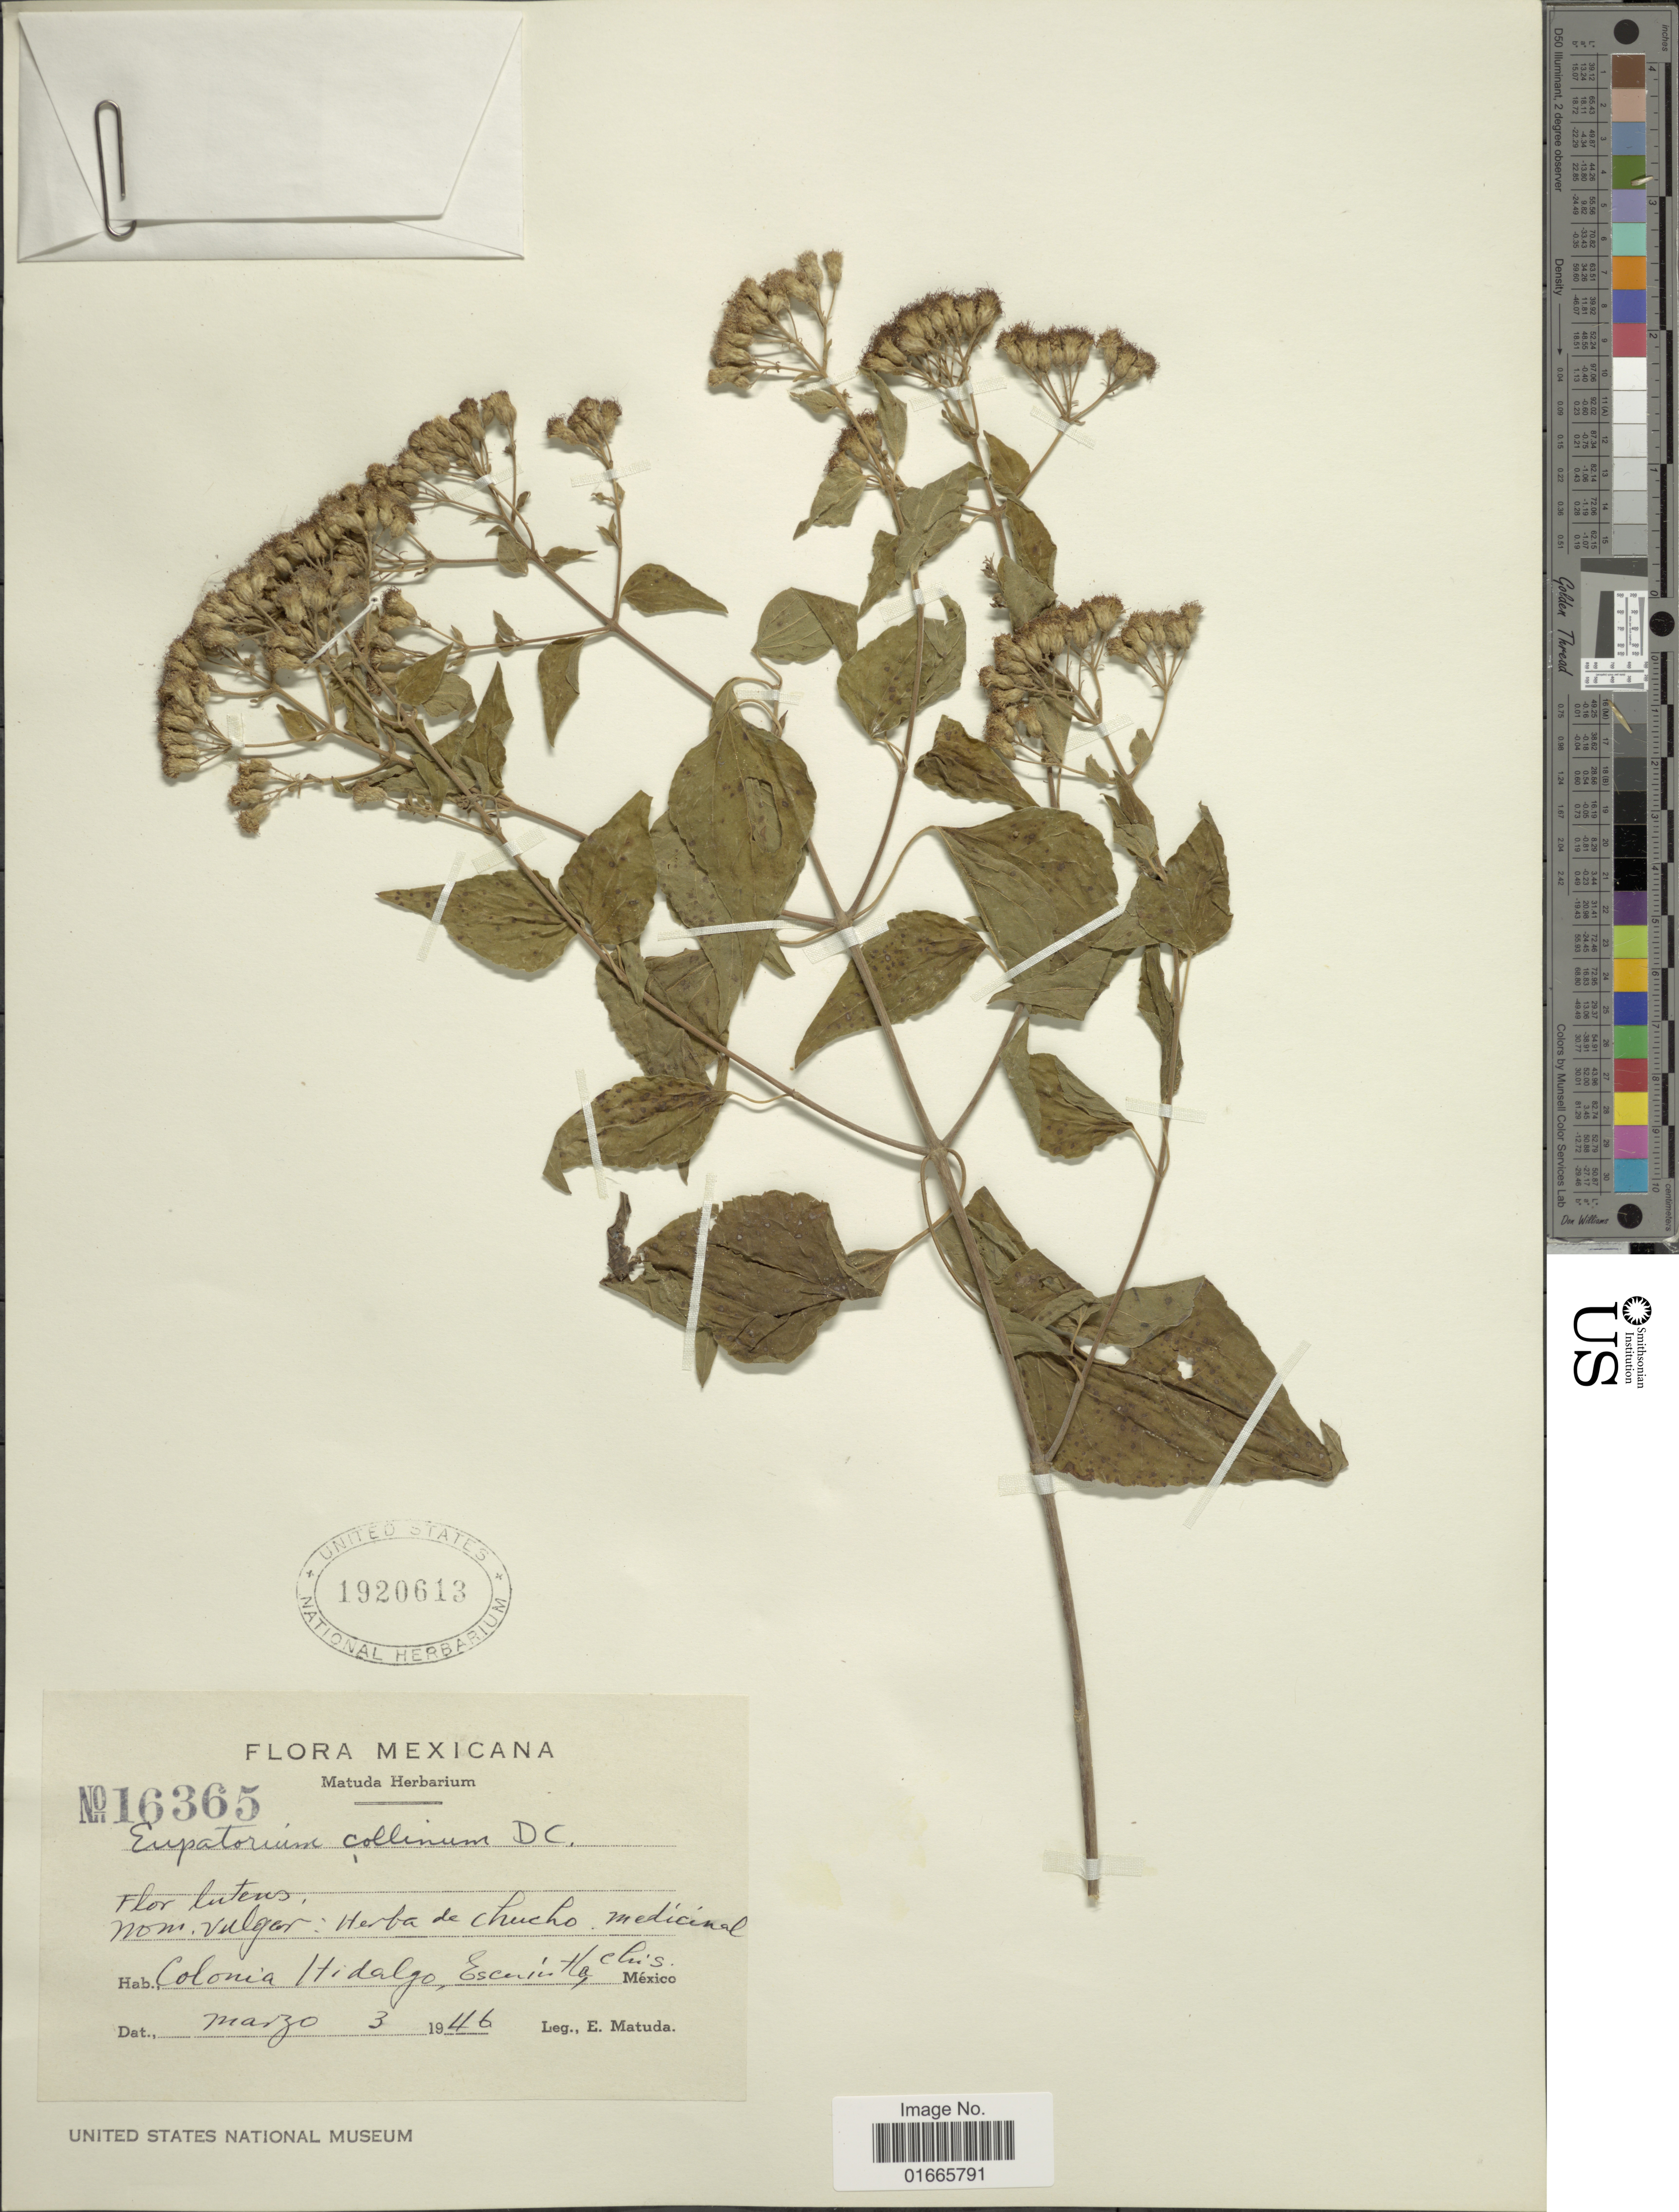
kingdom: Plantae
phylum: Tracheophyta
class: Magnoliopsida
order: Asterales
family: Asteraceae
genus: Chromolaena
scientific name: Chromolaena collina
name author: (DC.) R.M. King & H. Rob.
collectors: E. Matuda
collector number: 16365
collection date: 1946-03-03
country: Mexico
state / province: Chiapas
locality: Colonia Hidalgo, Escuintla Chis.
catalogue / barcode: US 1920613